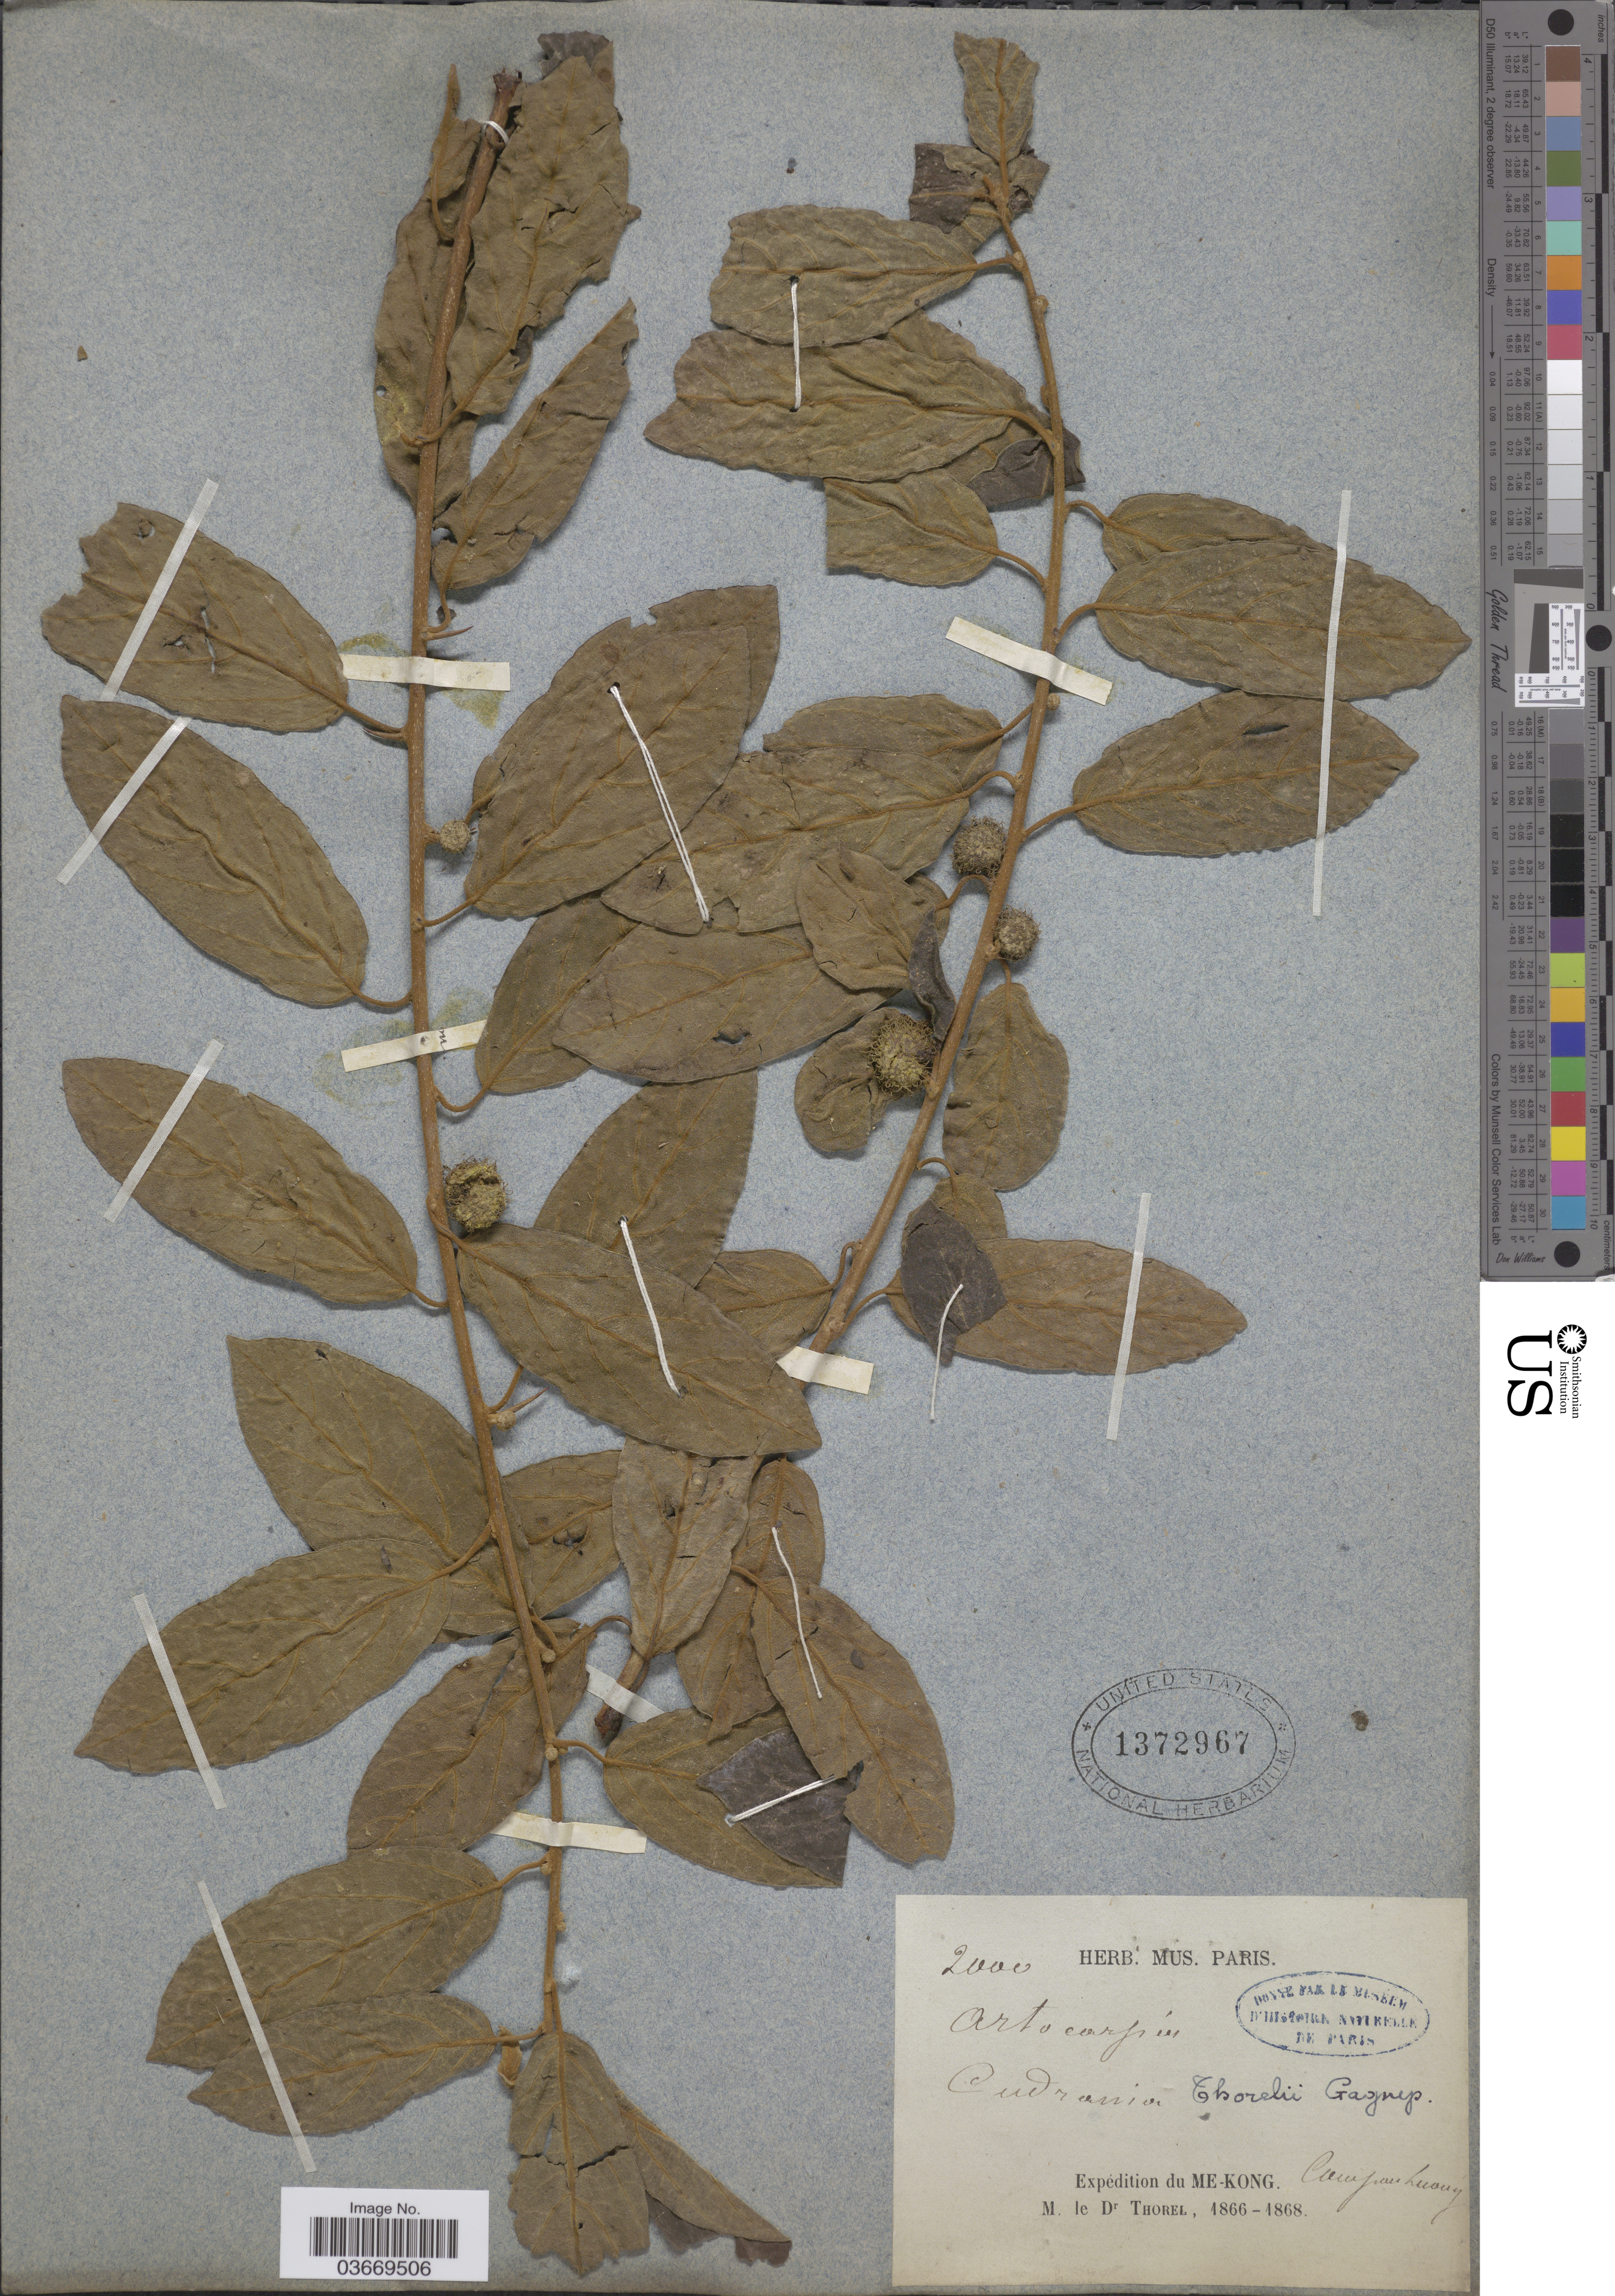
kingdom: Plantae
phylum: Tracheophyta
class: Magnoliopsida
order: Rosales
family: Moraceae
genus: Maclura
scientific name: Maclura cochinchinensis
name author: (Lour.) Corner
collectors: C. Thorel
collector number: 2000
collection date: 1866/1868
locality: Me-Kong. Campanhuang*.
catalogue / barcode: US 1372967